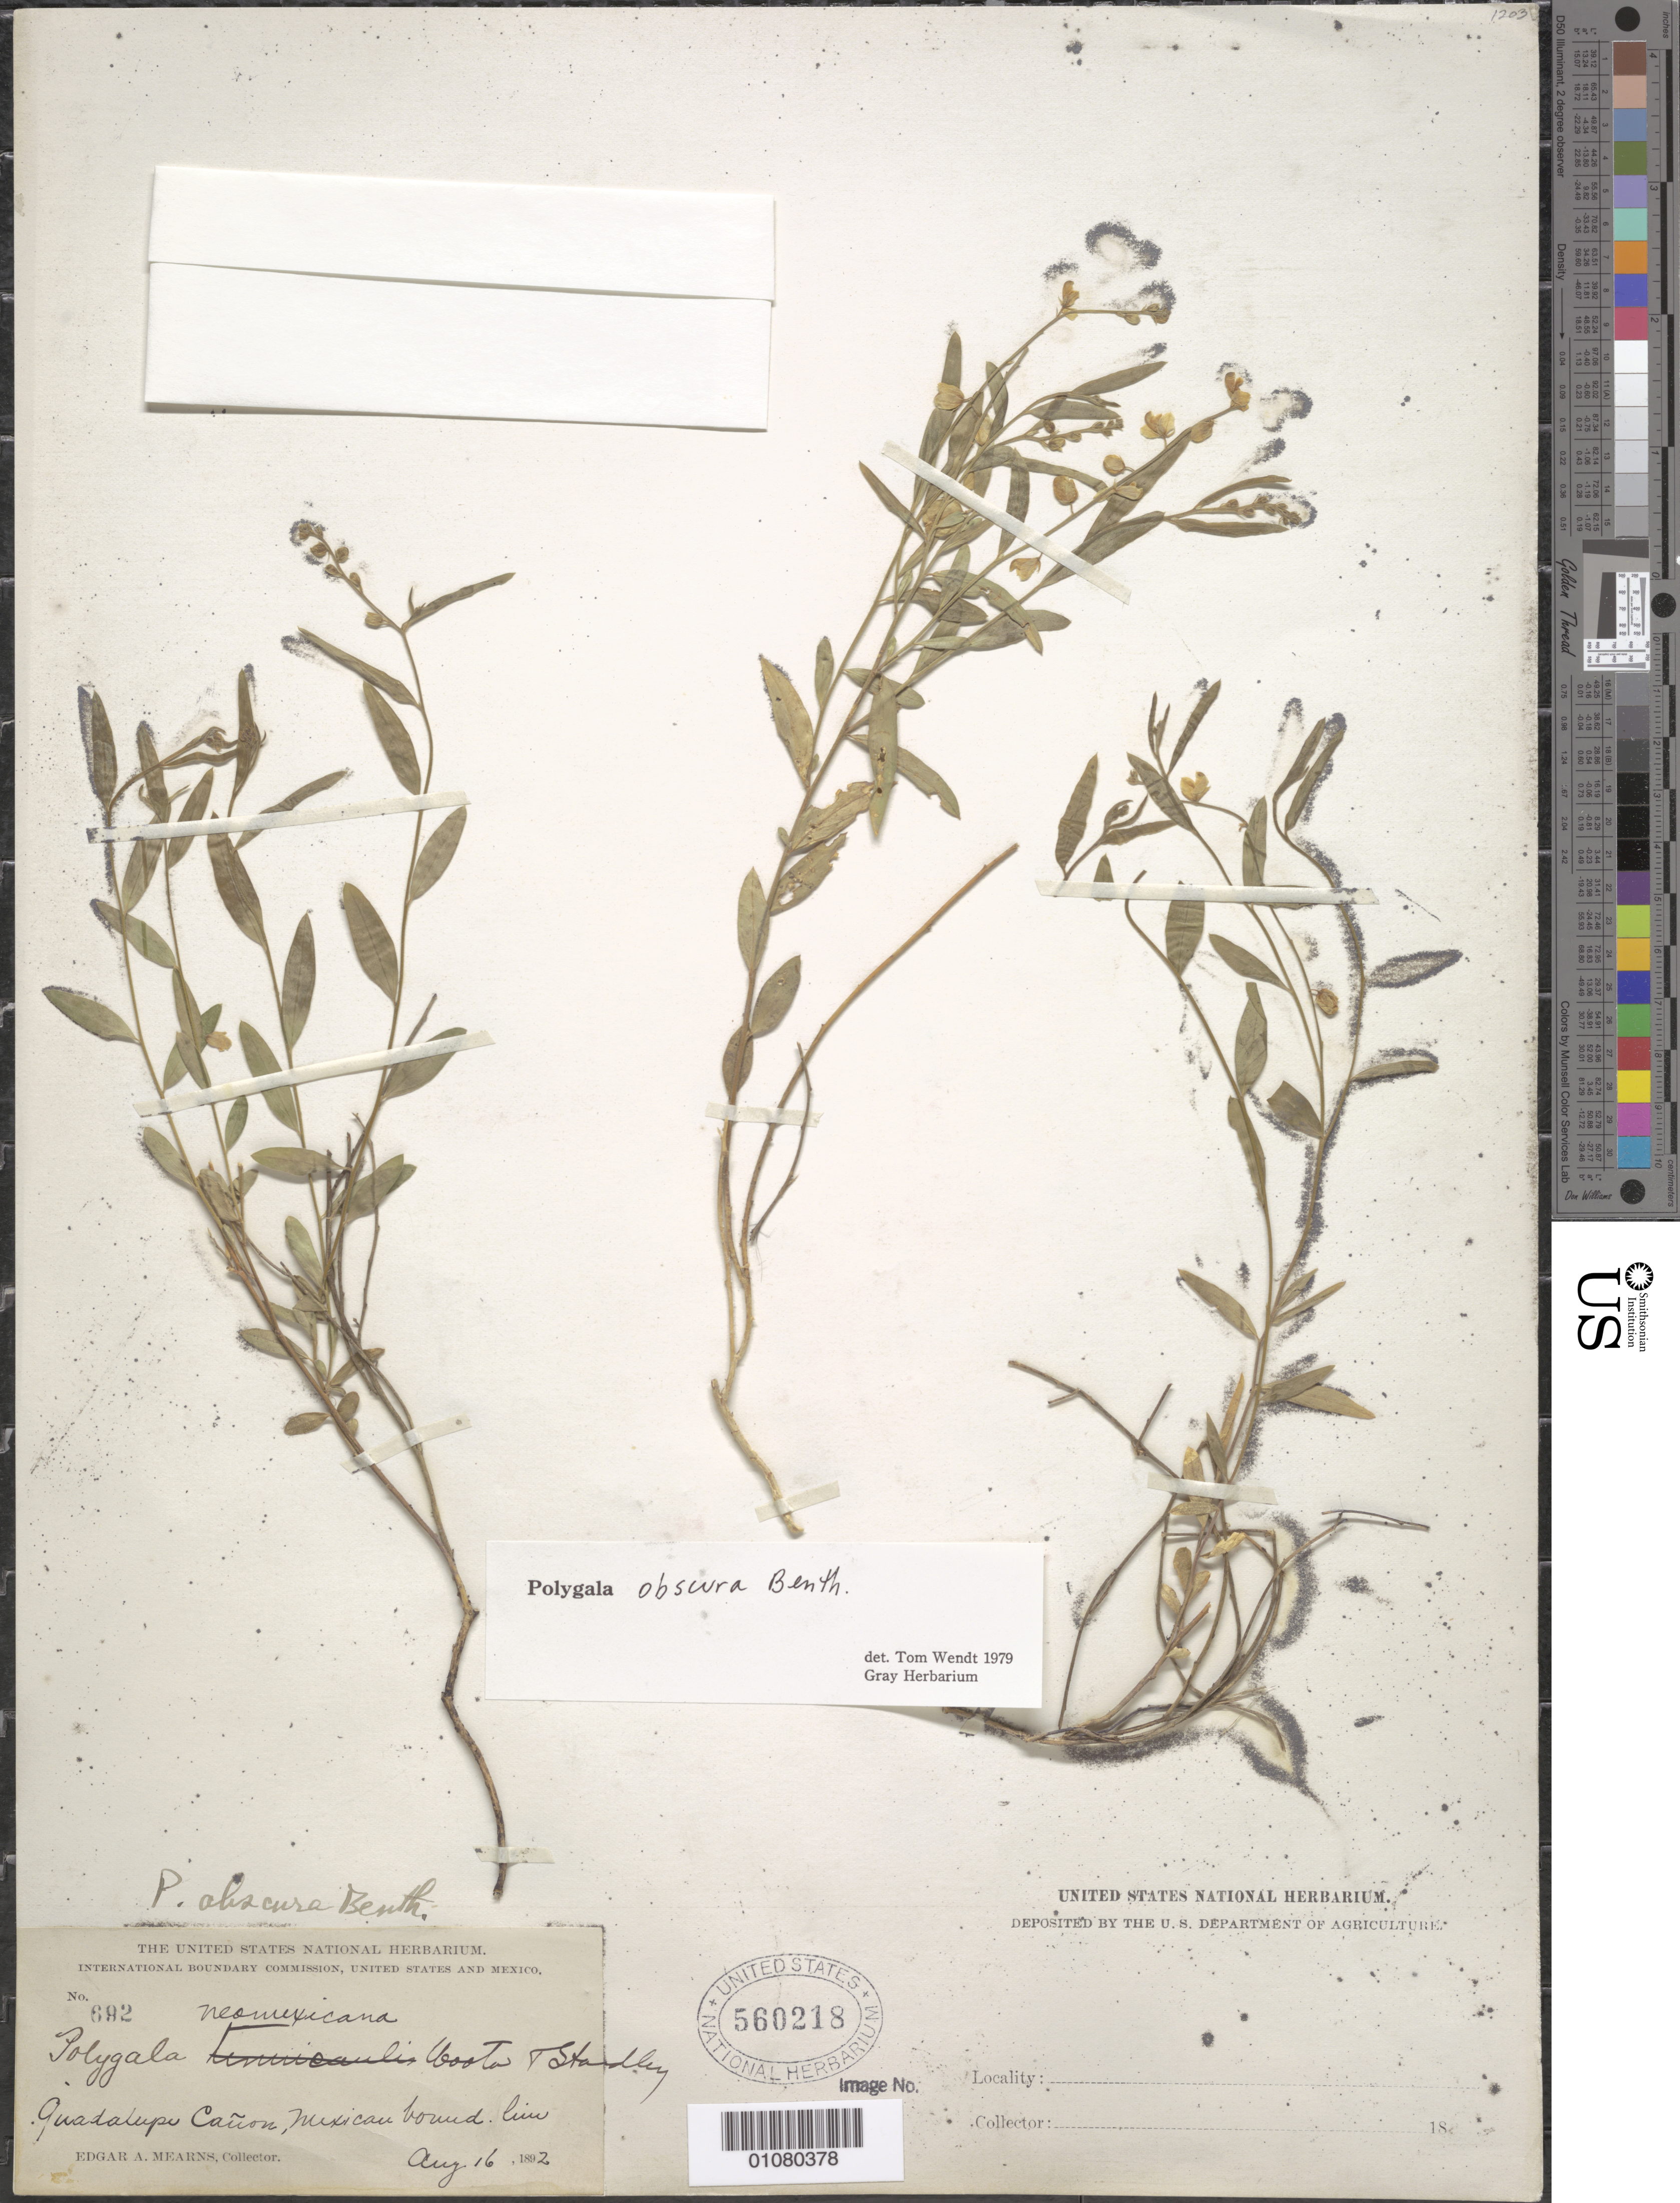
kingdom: Plantae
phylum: Tracheophyta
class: Magnoliopsida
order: Fabales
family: Polygalaceae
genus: Hebecarpa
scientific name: Hebecarpa obscura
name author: (Benth.) J.R. Abbott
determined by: Strong, Mark T., (BOT), Smithsonian Institution - National Museum of Natural History (UNITED STATES)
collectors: E. A. Mearns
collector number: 692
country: Mexico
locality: Guadalupe Canon, Mexican boundary line.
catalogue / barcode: US 560218